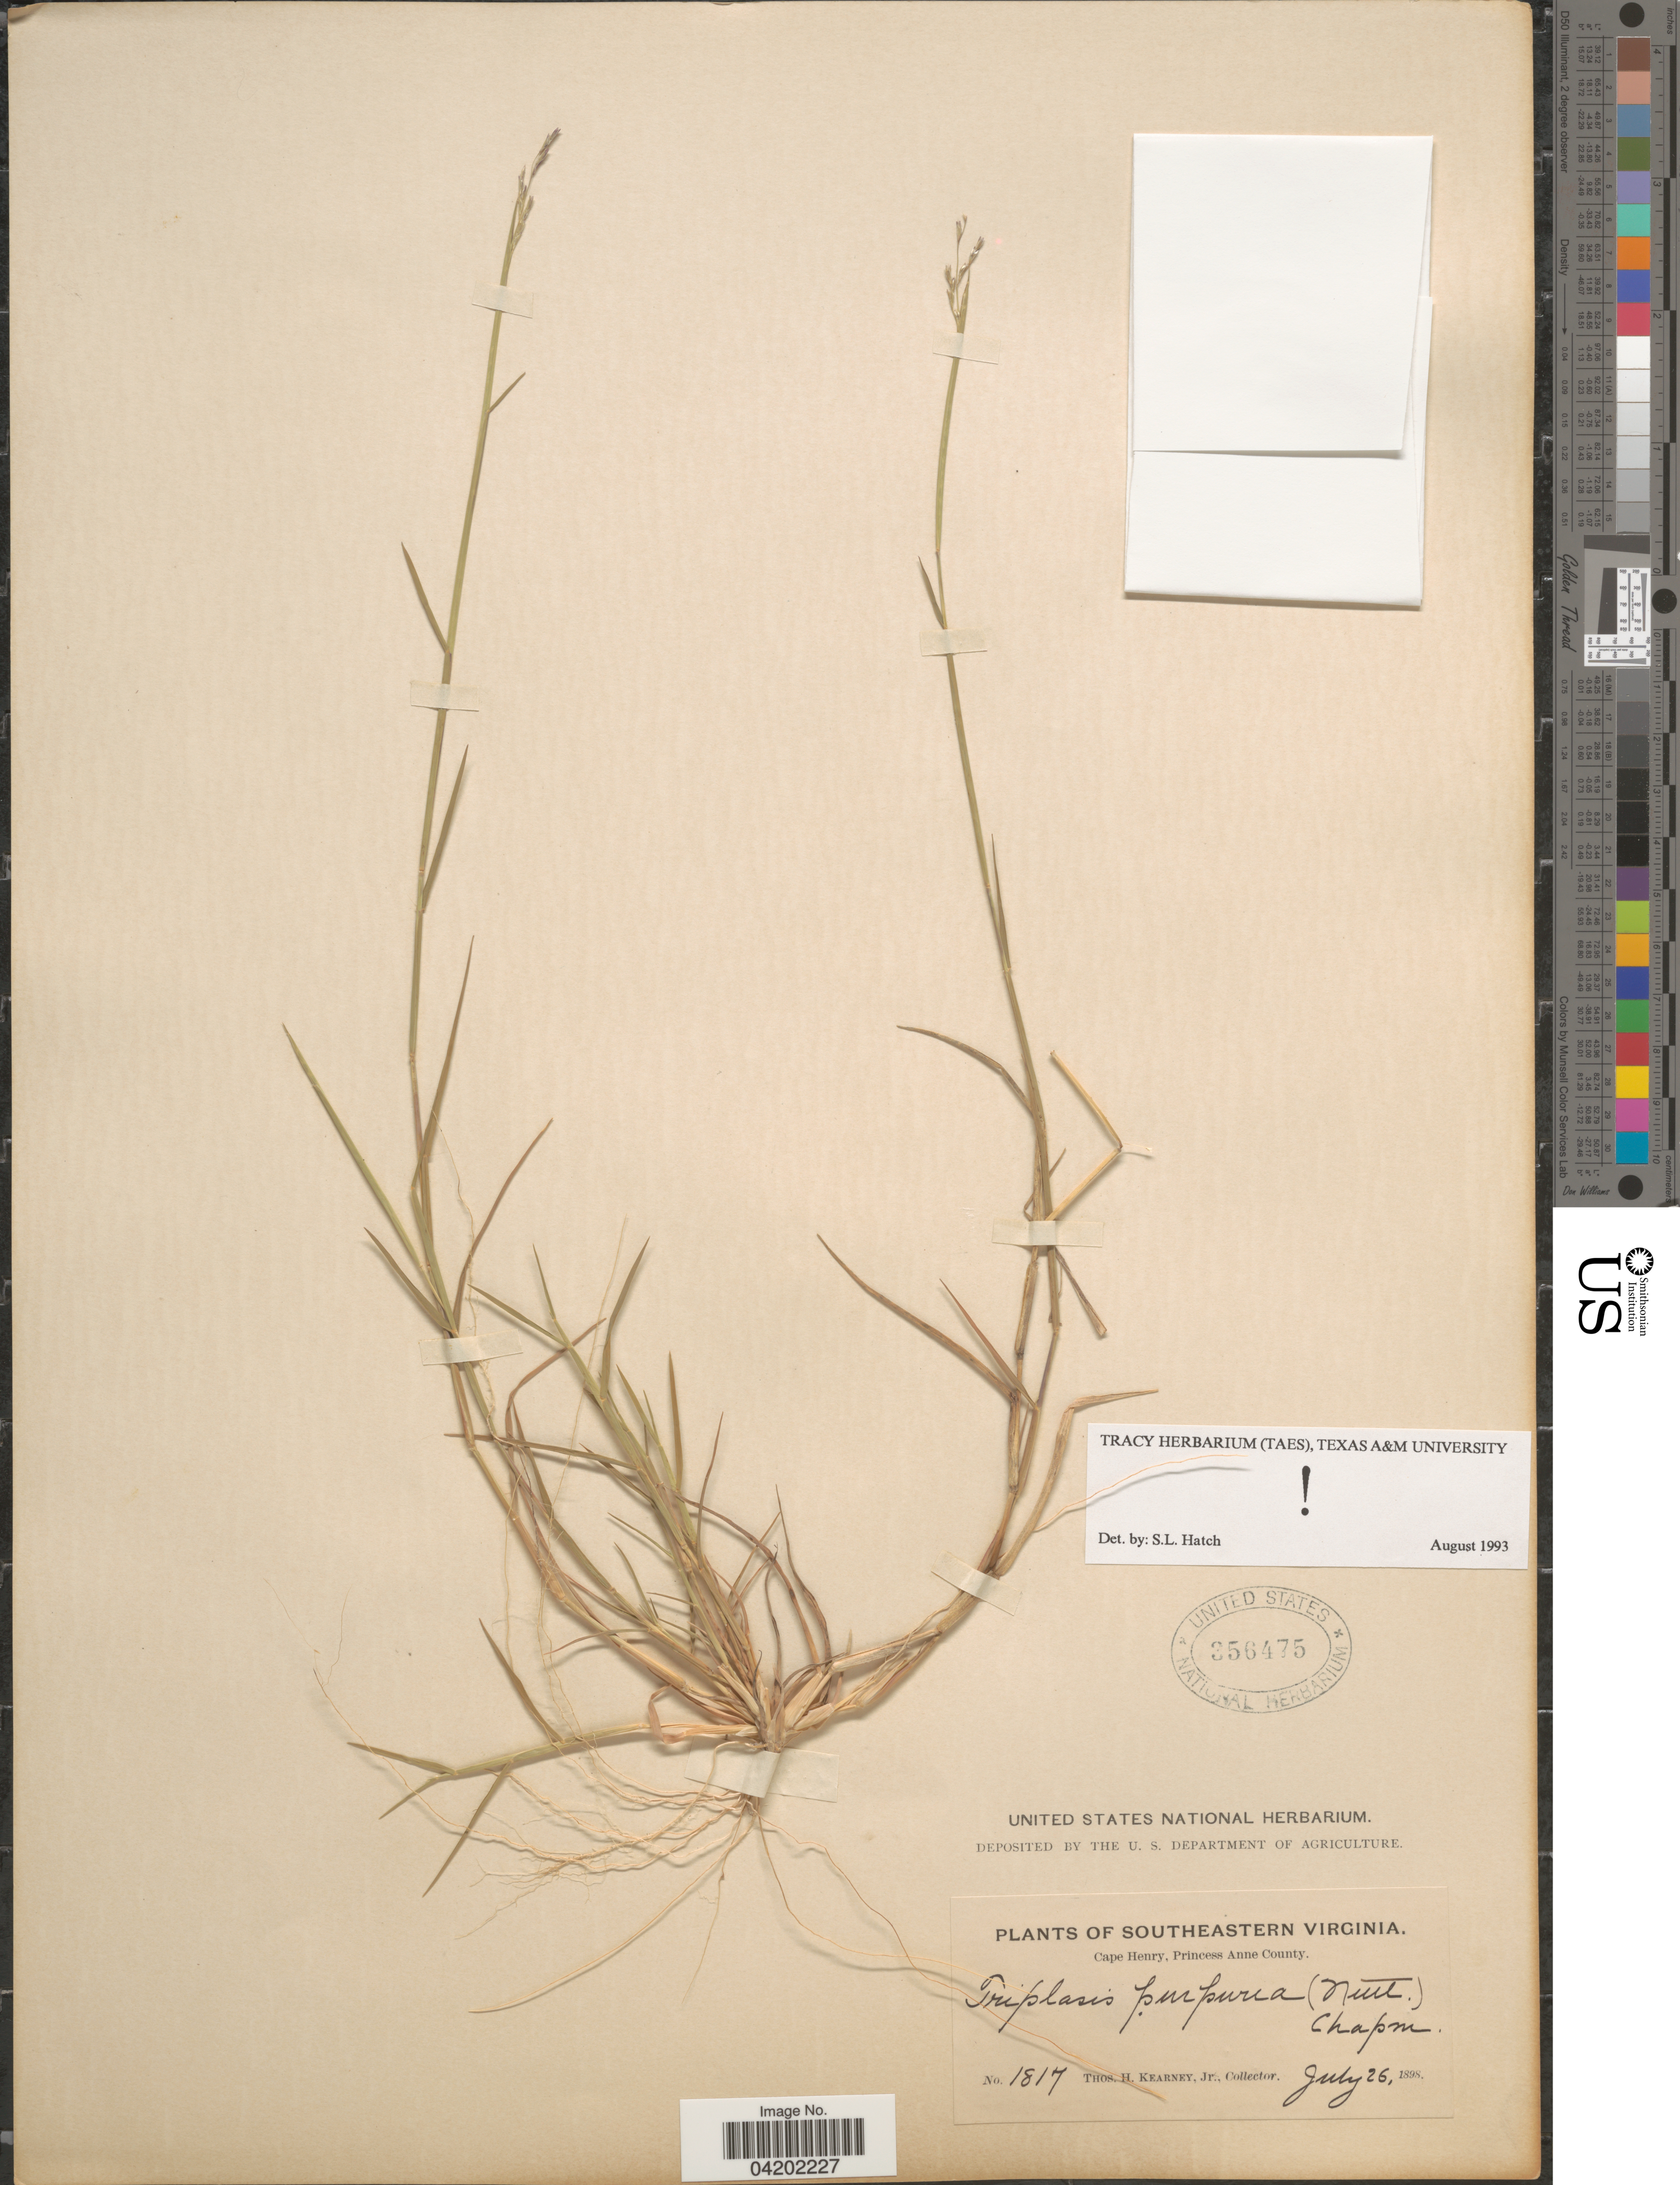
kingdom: Plantae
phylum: Tracheophyta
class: Liliopsida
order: Poales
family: Poaceae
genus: Triplasis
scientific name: Triplasis purpurea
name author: (Walter) Chapm.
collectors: T. H. Kearney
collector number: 1817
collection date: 1898-07-26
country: United States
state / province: Virginia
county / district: City of Virginia Beach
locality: Southeastern Virginia. Cape Henry, Princess Anne (=historic county name) County.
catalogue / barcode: US 356475